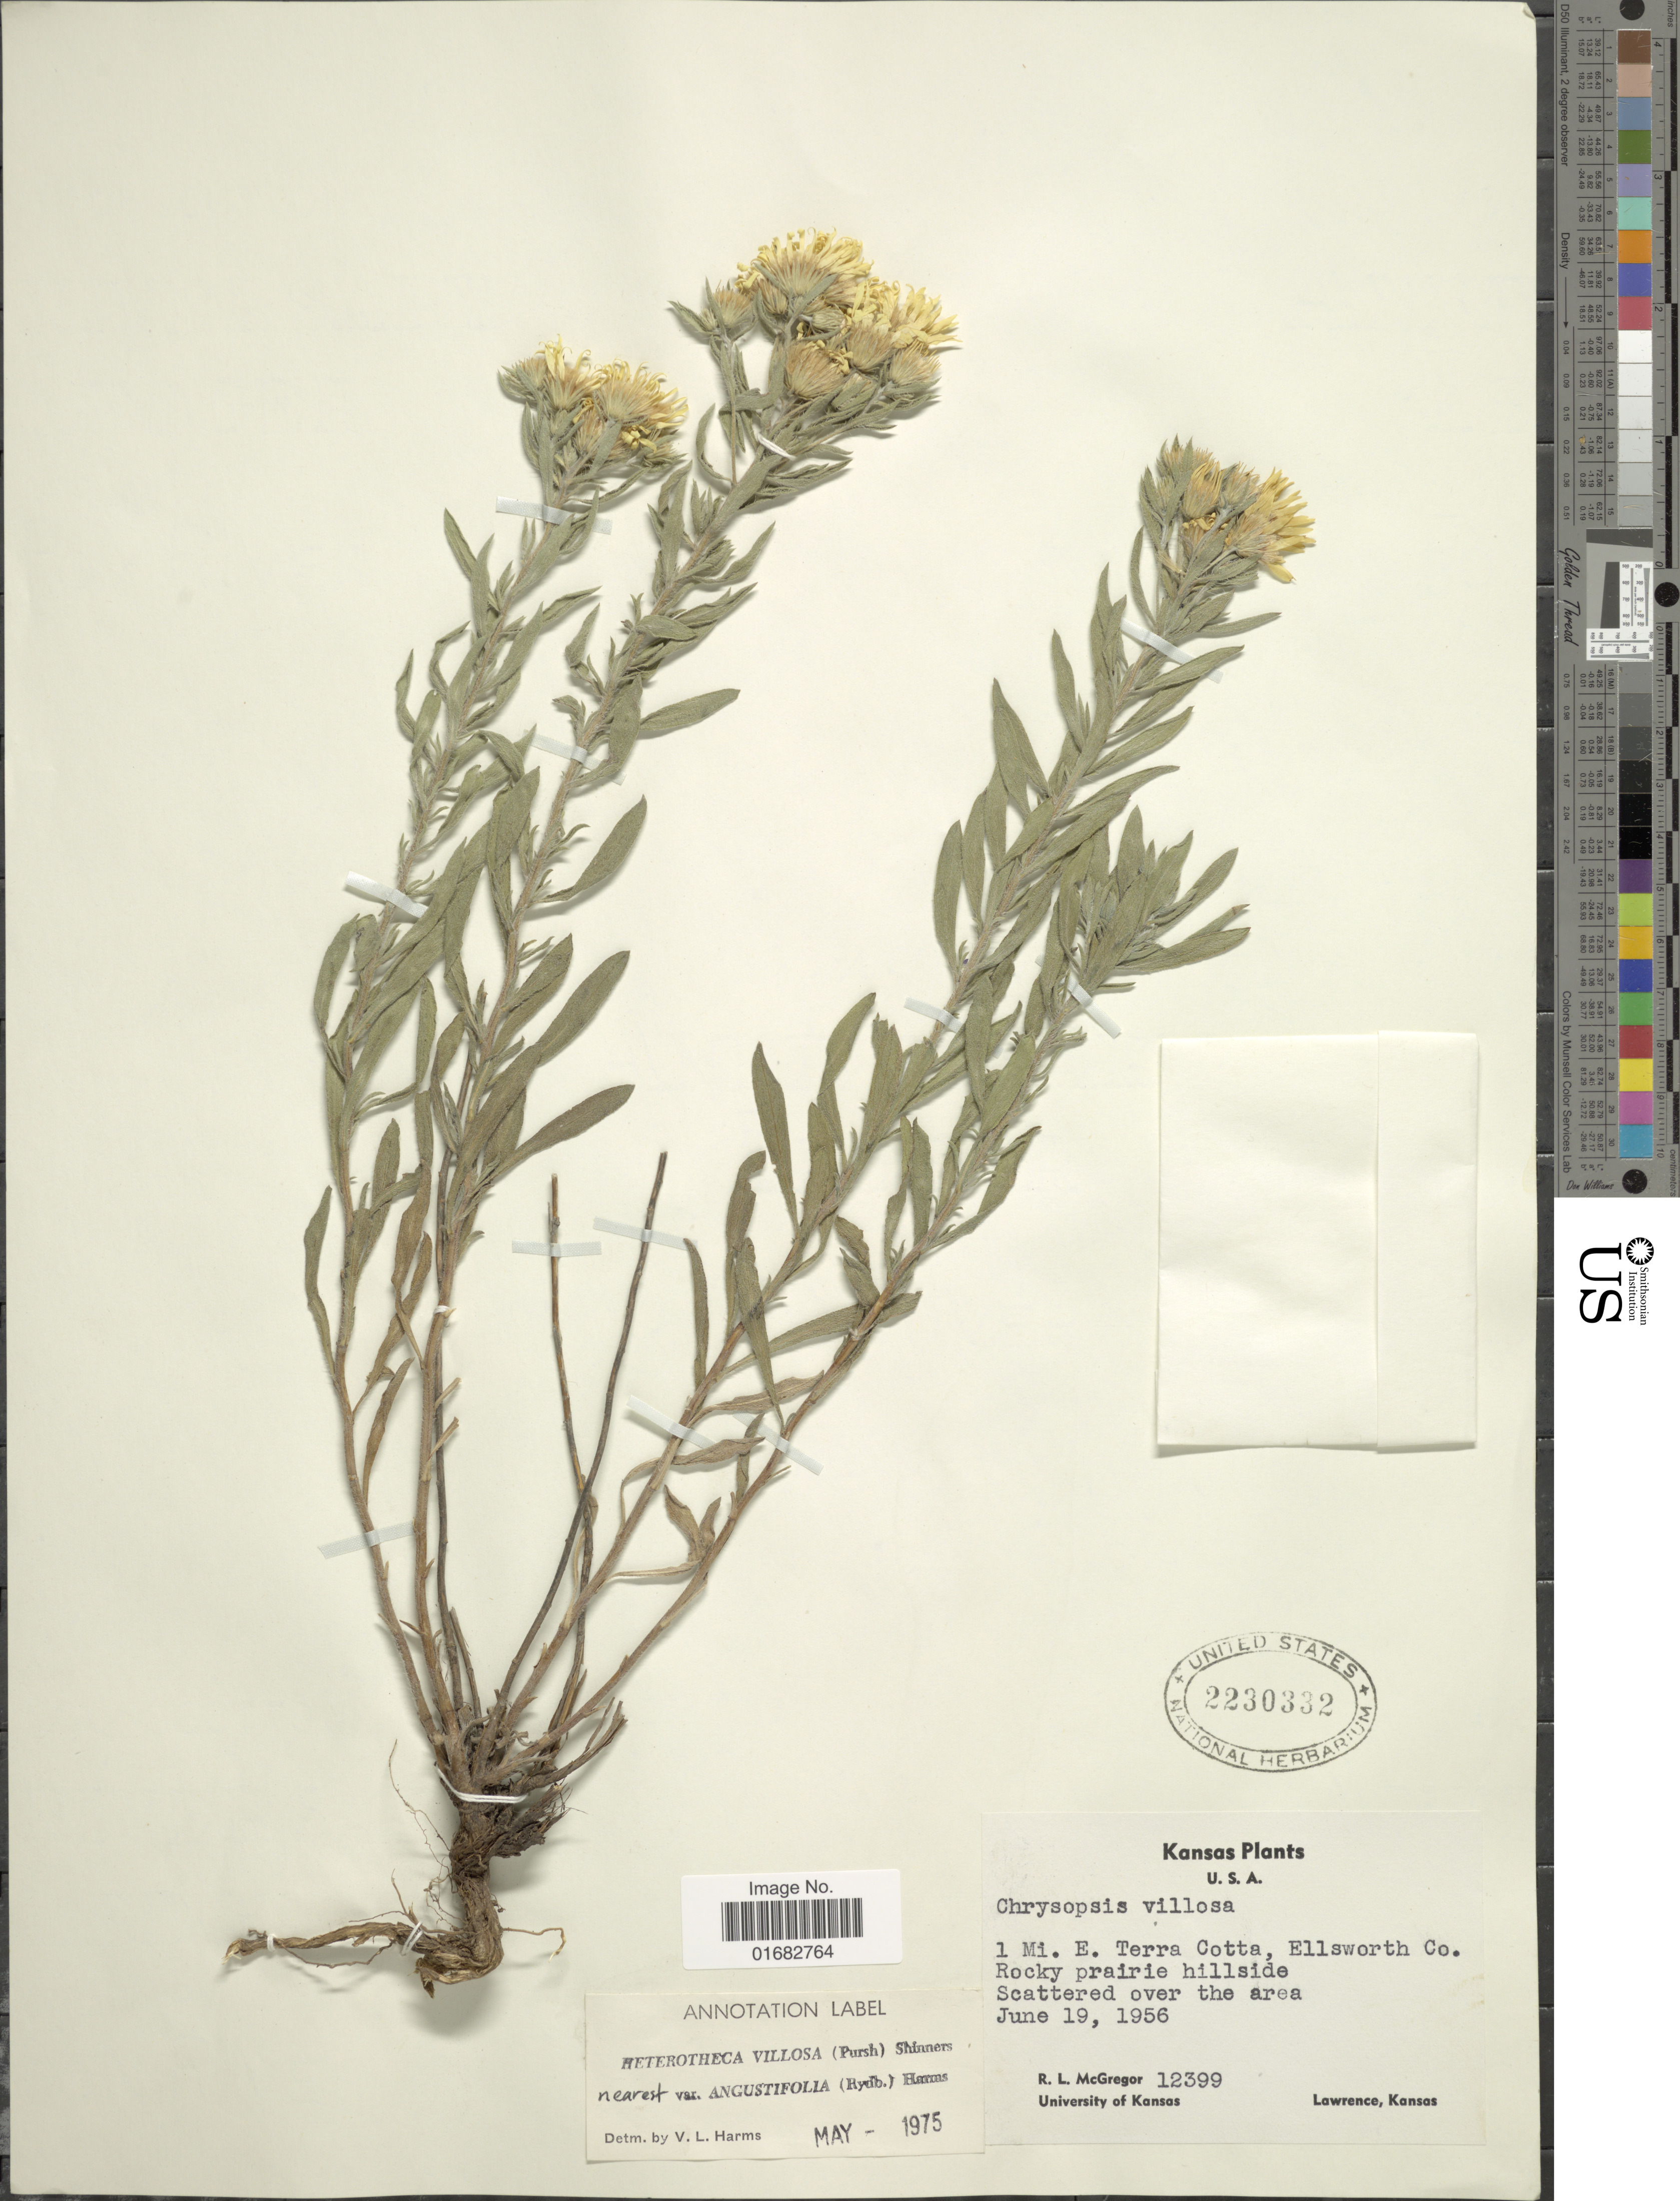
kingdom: Plantae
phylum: Tracheophyta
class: Magnoliopsida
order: Asterales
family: Asteraceae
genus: Heterotheca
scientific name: Heterotheca villosa var. angustifolia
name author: (Rydb.) V.L. Harms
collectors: R. McGregor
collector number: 12399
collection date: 1956-06-19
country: United States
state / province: Kansas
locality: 1 Mi. E. Terra Cotta, Ellsworth Co.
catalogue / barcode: US 2230332